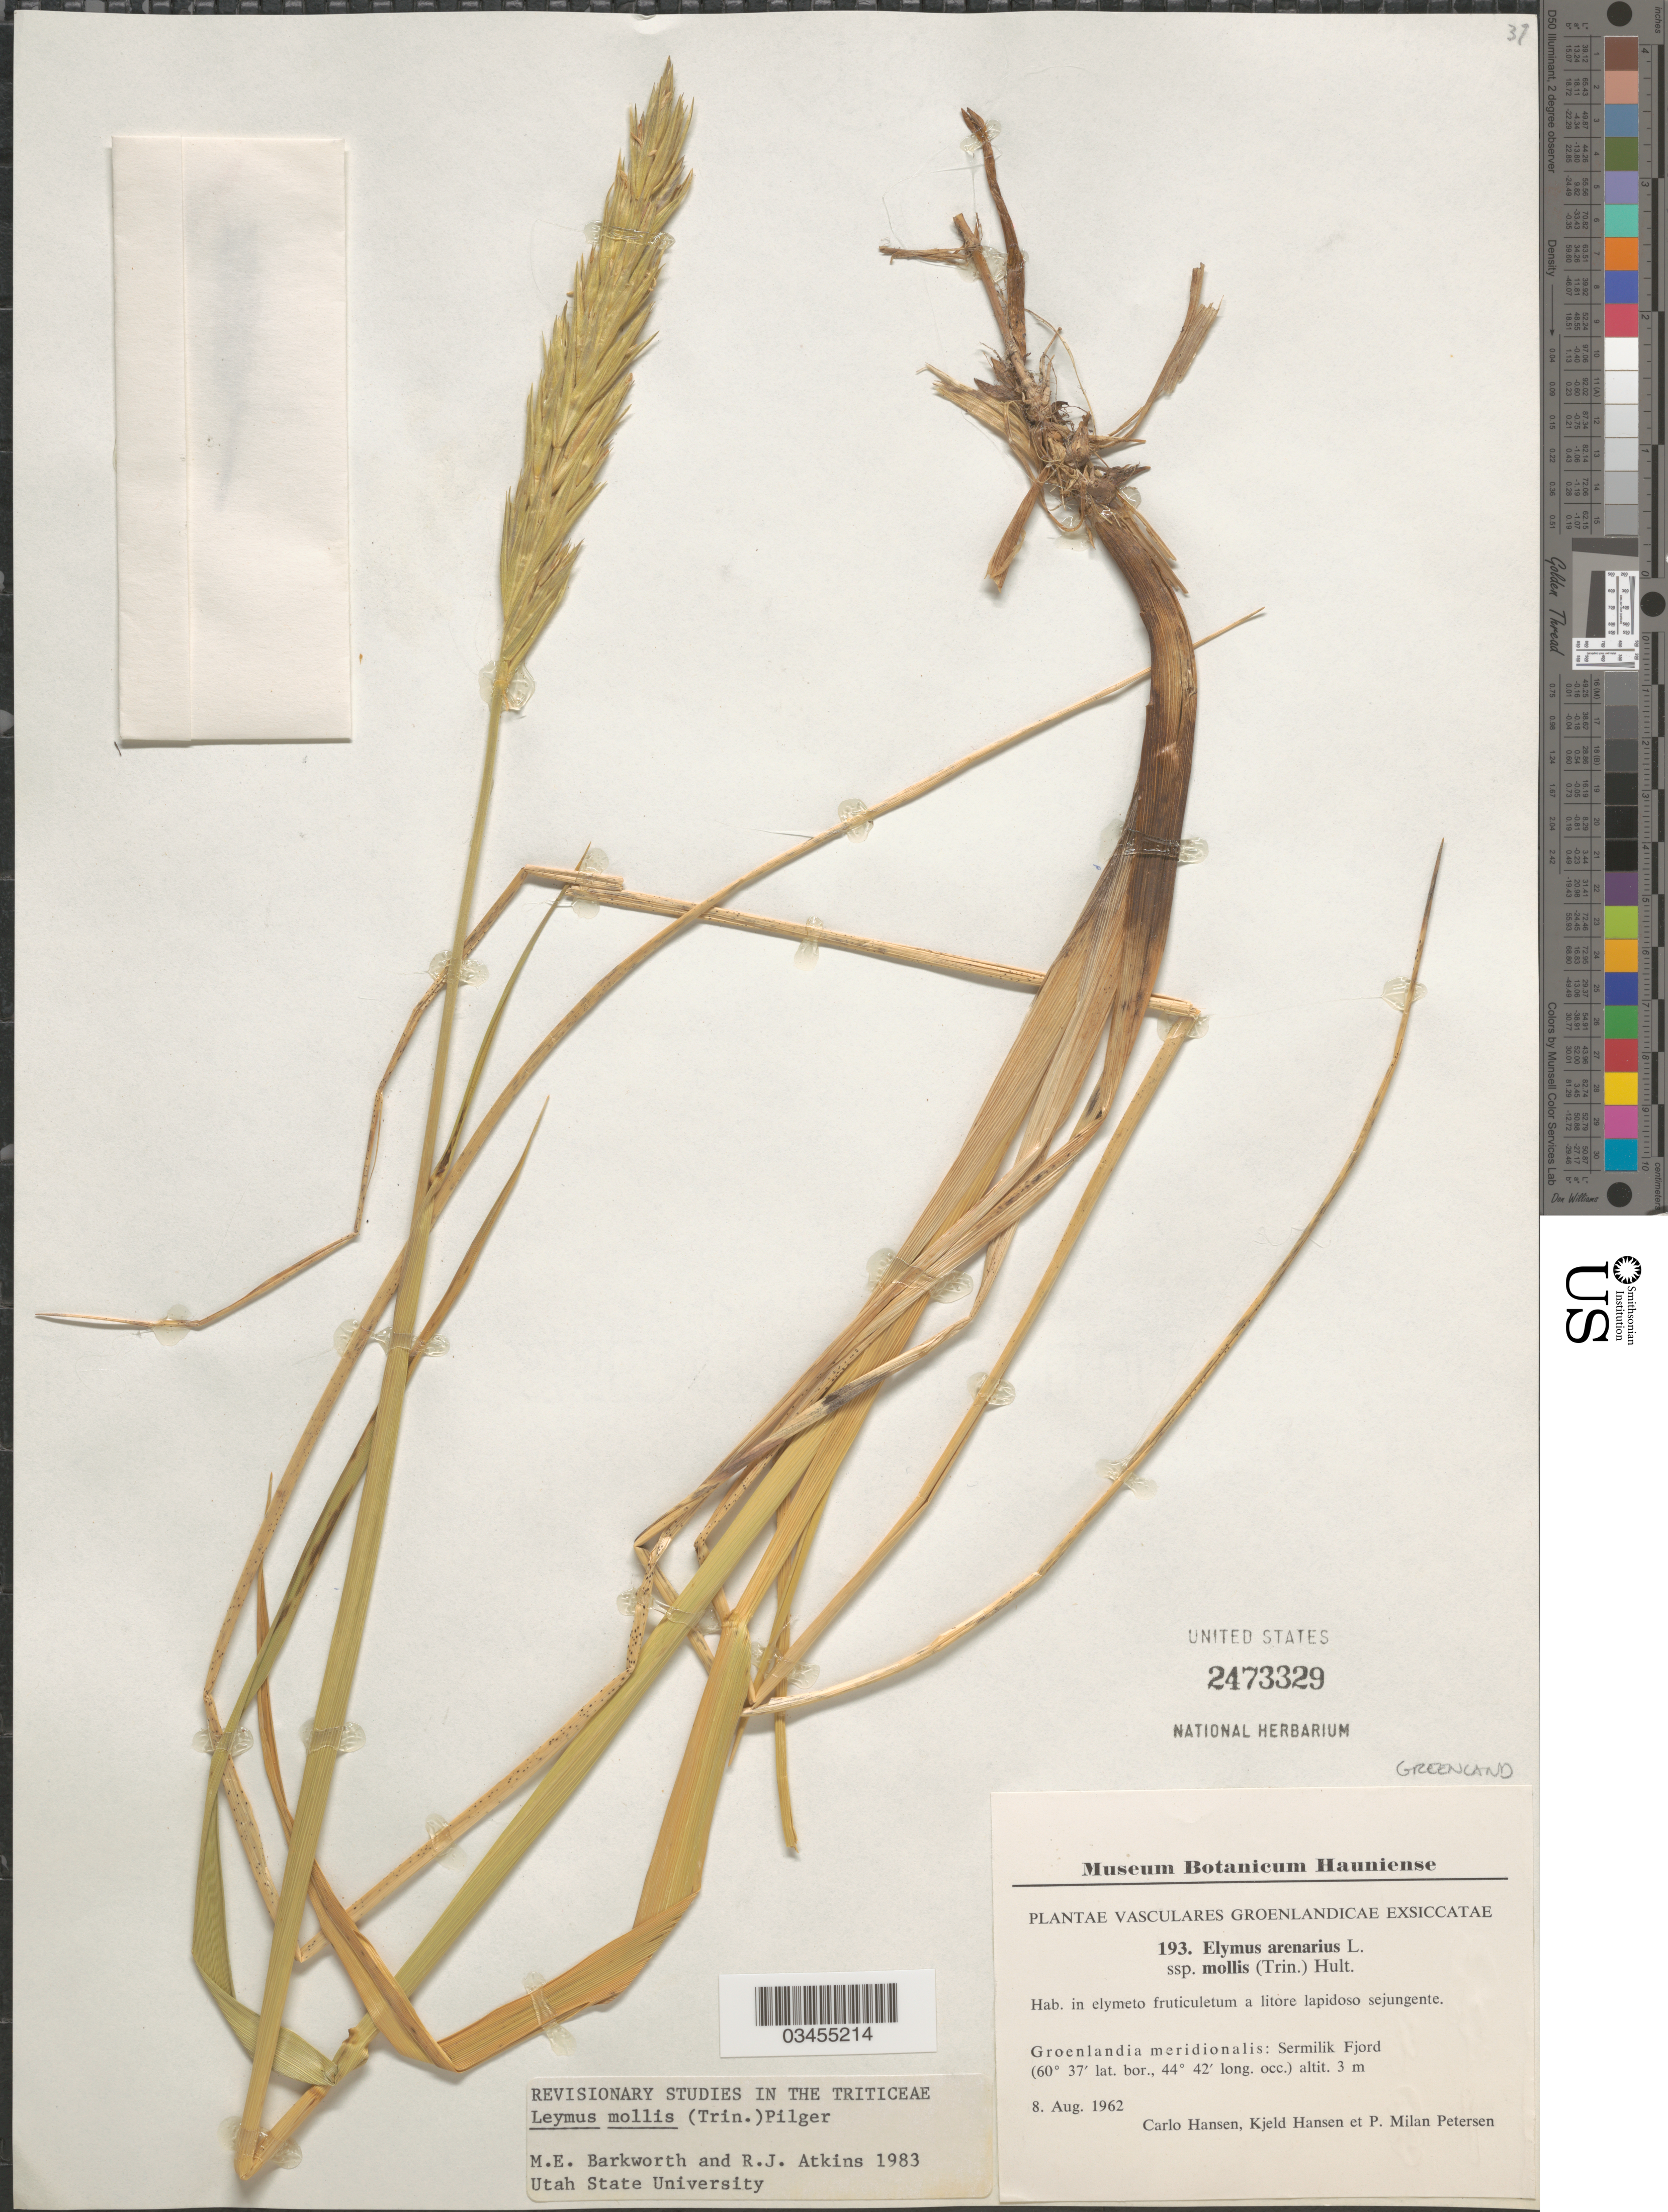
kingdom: Plantae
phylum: Tracheophyta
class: Liliopsida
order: Poales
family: Poaceae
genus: Leymus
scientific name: Leymus mollis subsp. mollis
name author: (Trin.) Pilg.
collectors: C. Hansen, K. Hansen & P. Petersen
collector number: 193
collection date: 1962-08-08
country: Greenland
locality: Groenlandia meridionalis: Sermilik Fjord.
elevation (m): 3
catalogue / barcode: US 2473329